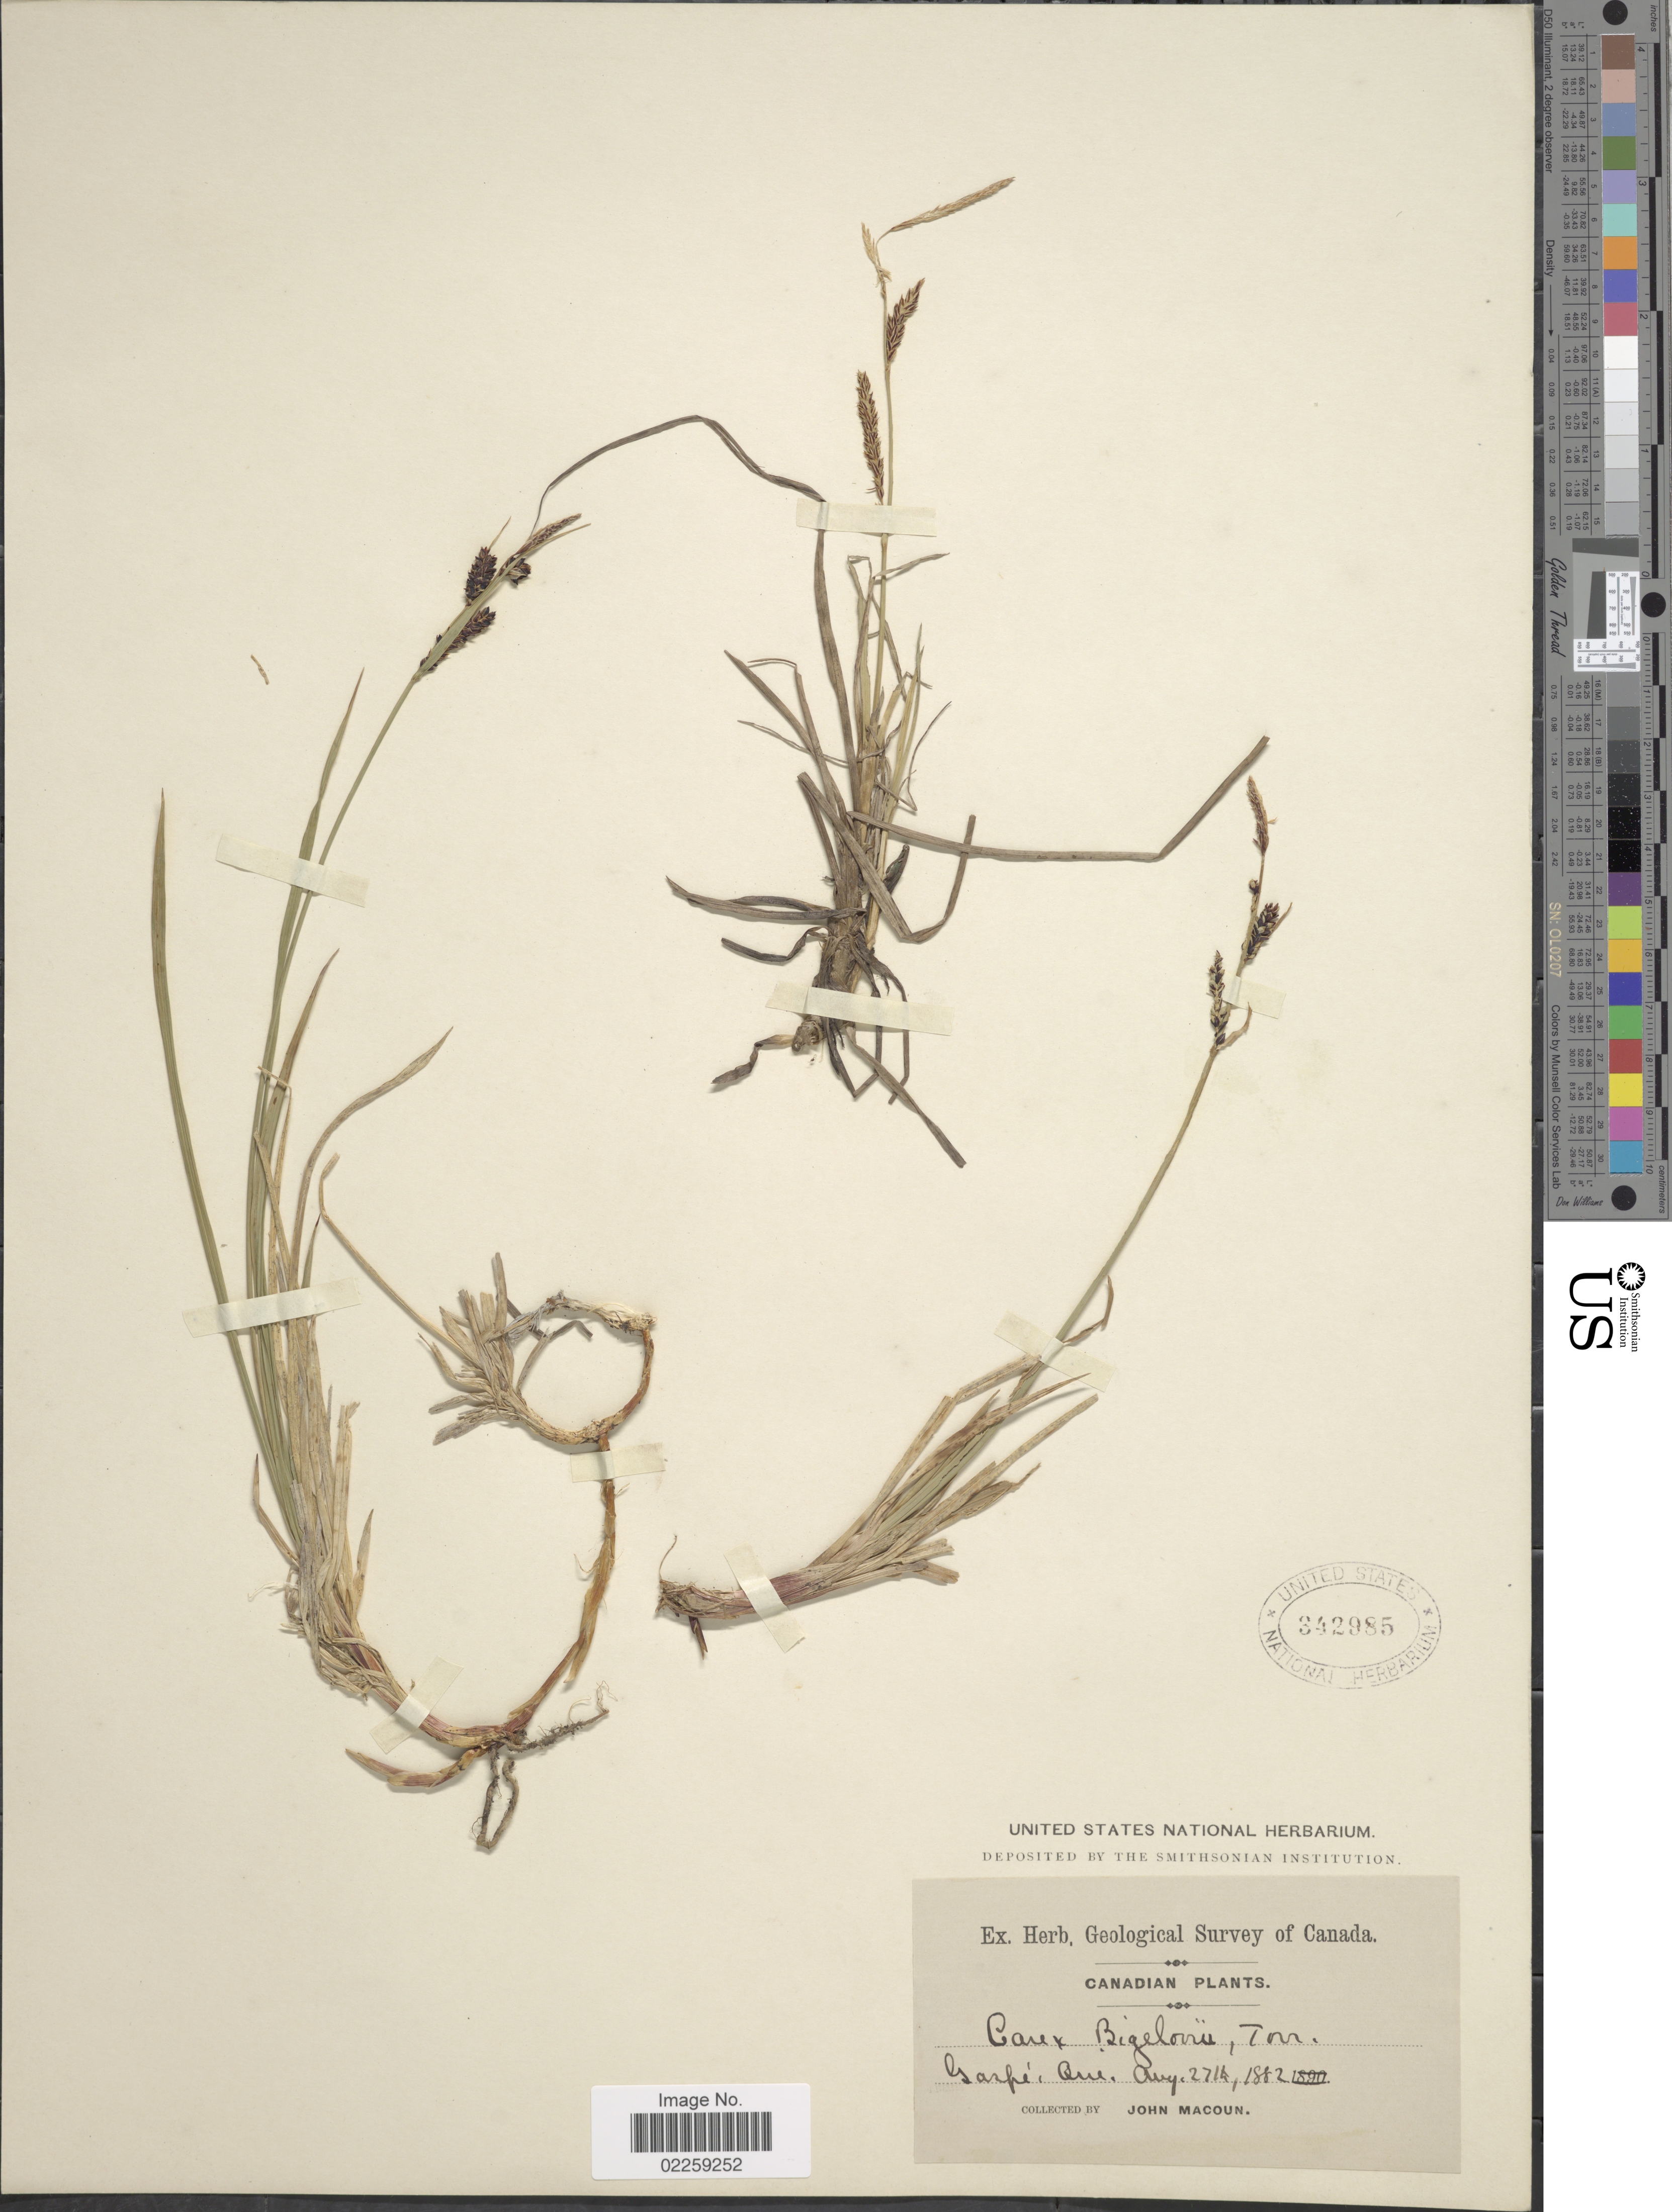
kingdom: Plantae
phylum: Tracheophyta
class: Liliopsida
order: Poales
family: Cyperaceae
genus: Carex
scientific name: Carex bigelowii subsp. bigelowii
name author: Torr. ex Schwein.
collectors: J. Macoun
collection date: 1882-08-27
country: Canada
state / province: Quebec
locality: Gaspé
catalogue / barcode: US 342985